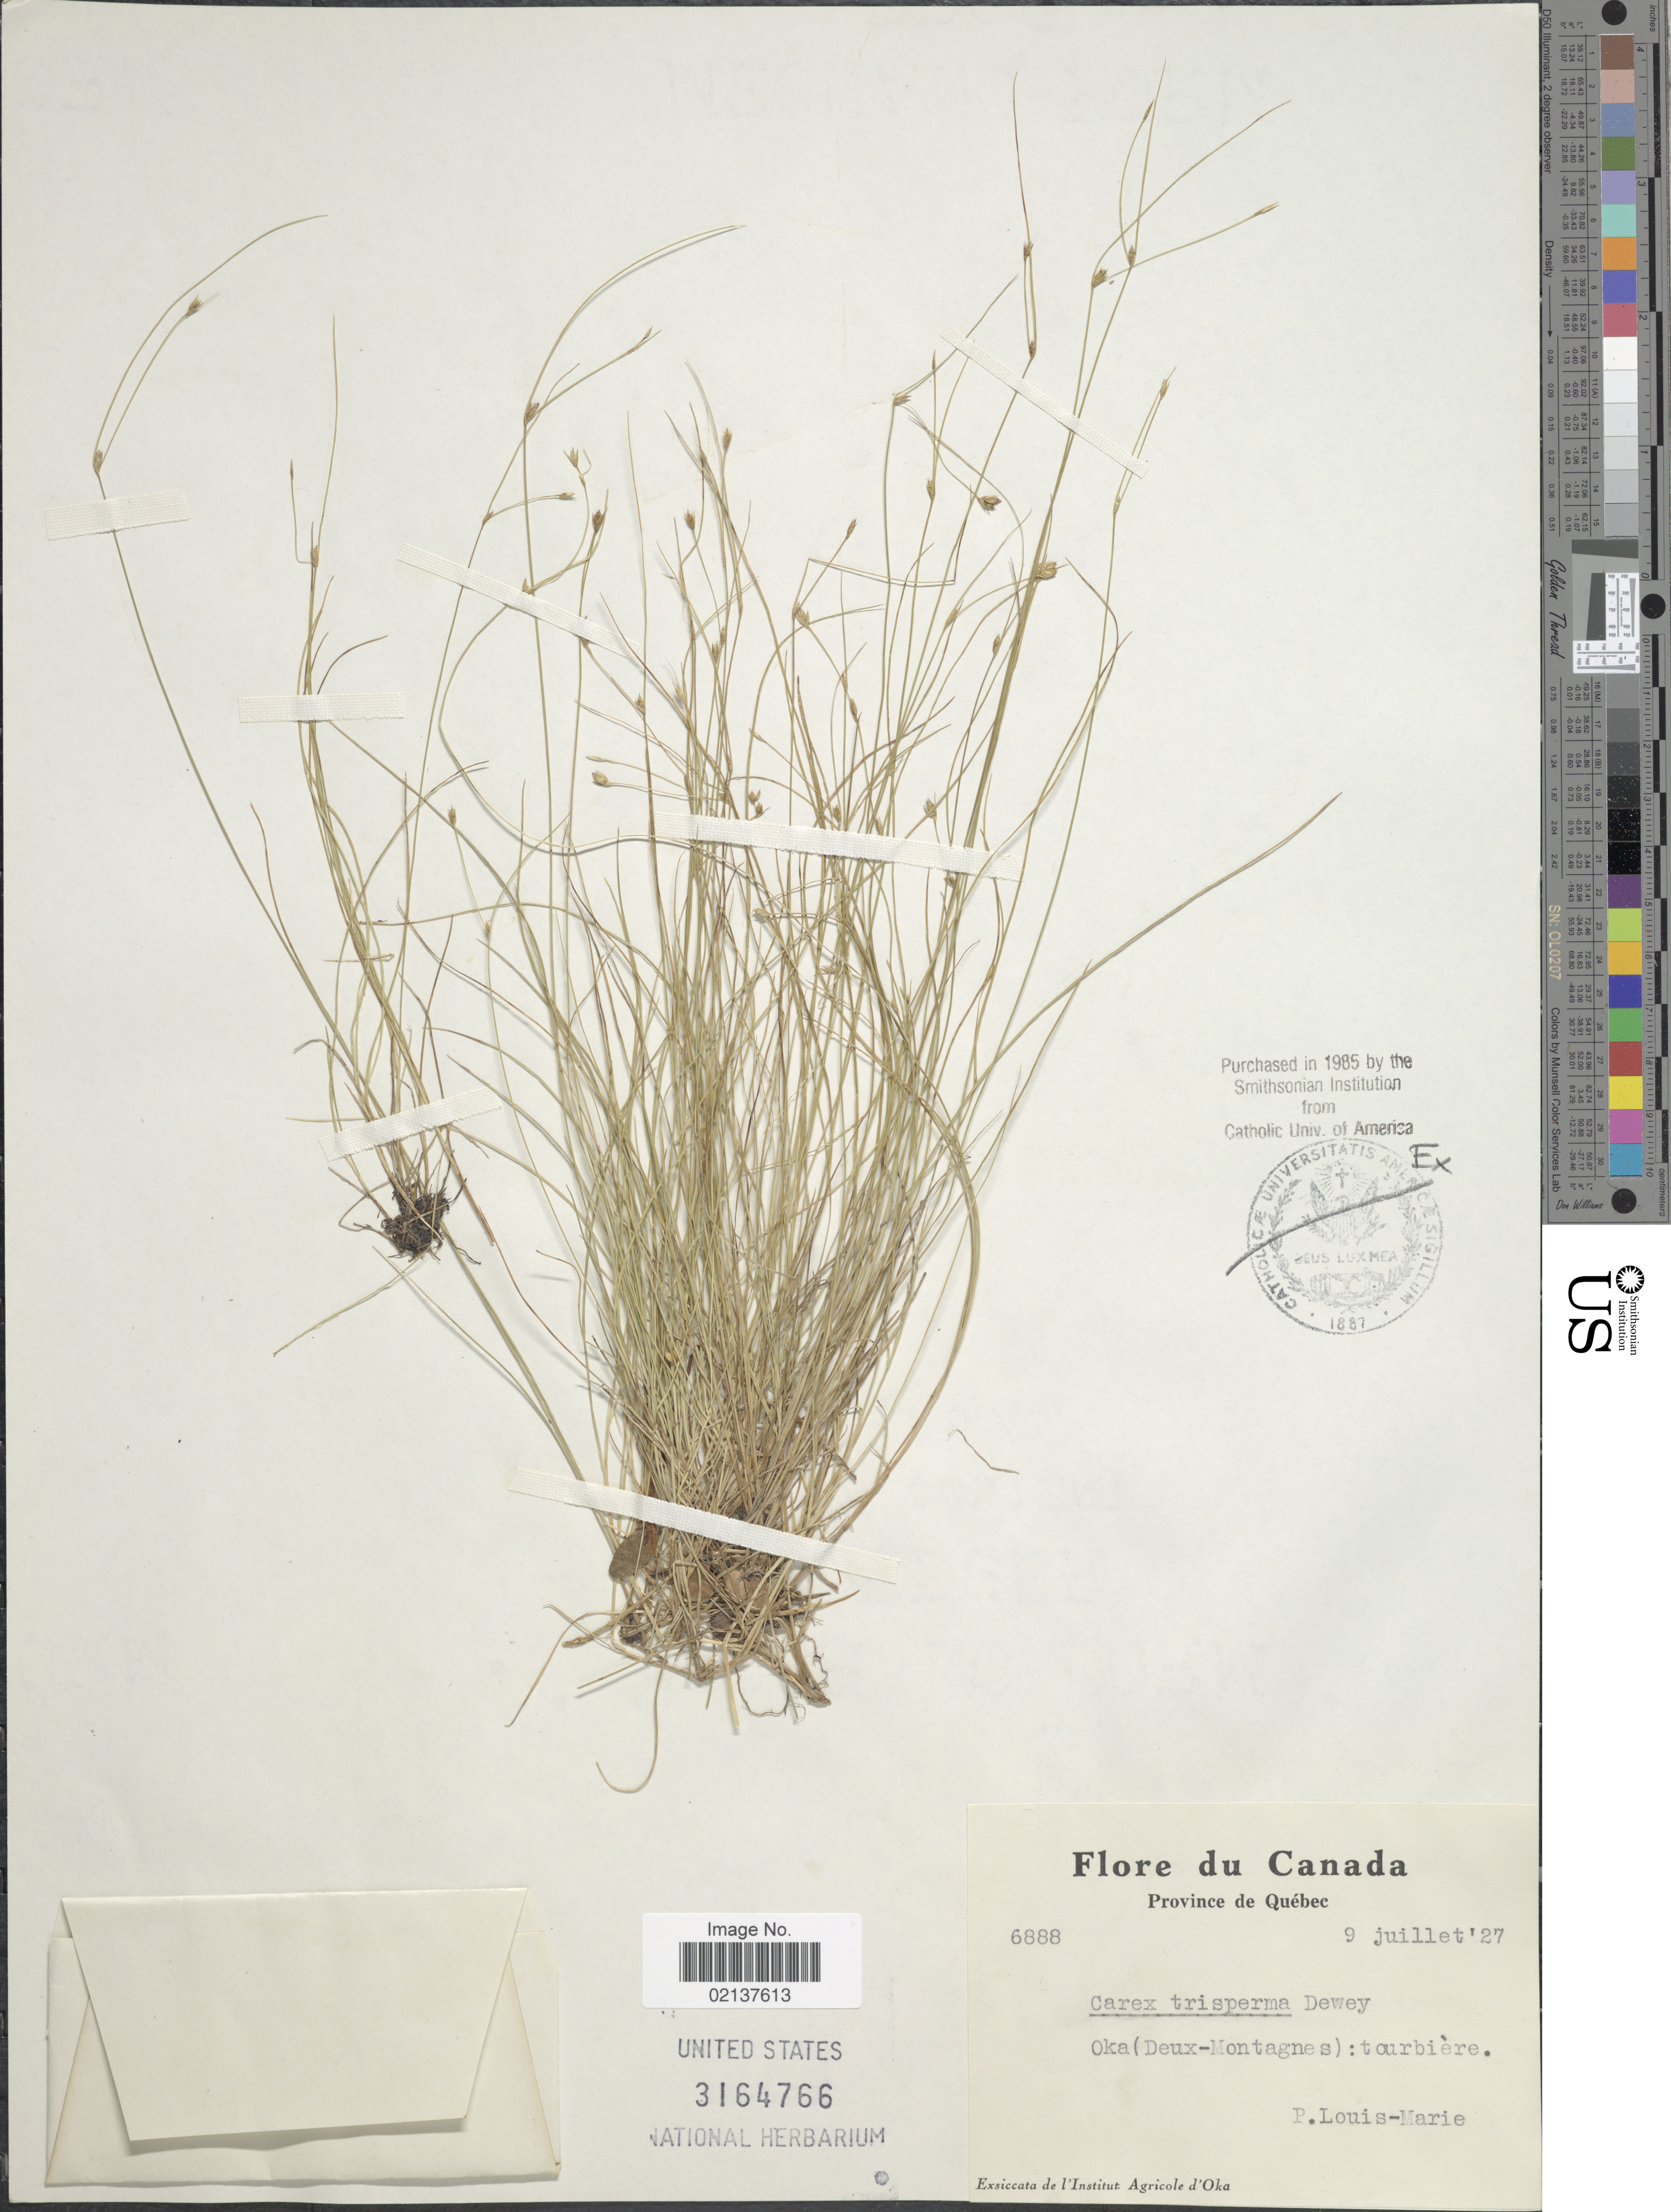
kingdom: Plantae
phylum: Tracheophyta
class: Liliopsida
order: Poales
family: Cyperaceae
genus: Carex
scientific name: Carex trisperma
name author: Dewey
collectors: L.-M. LaLonde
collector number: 6888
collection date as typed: Transcribed d/m/y: 9/7/27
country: Canada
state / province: Quebec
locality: Oka (Deux-Montagnes)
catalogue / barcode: US 3164766